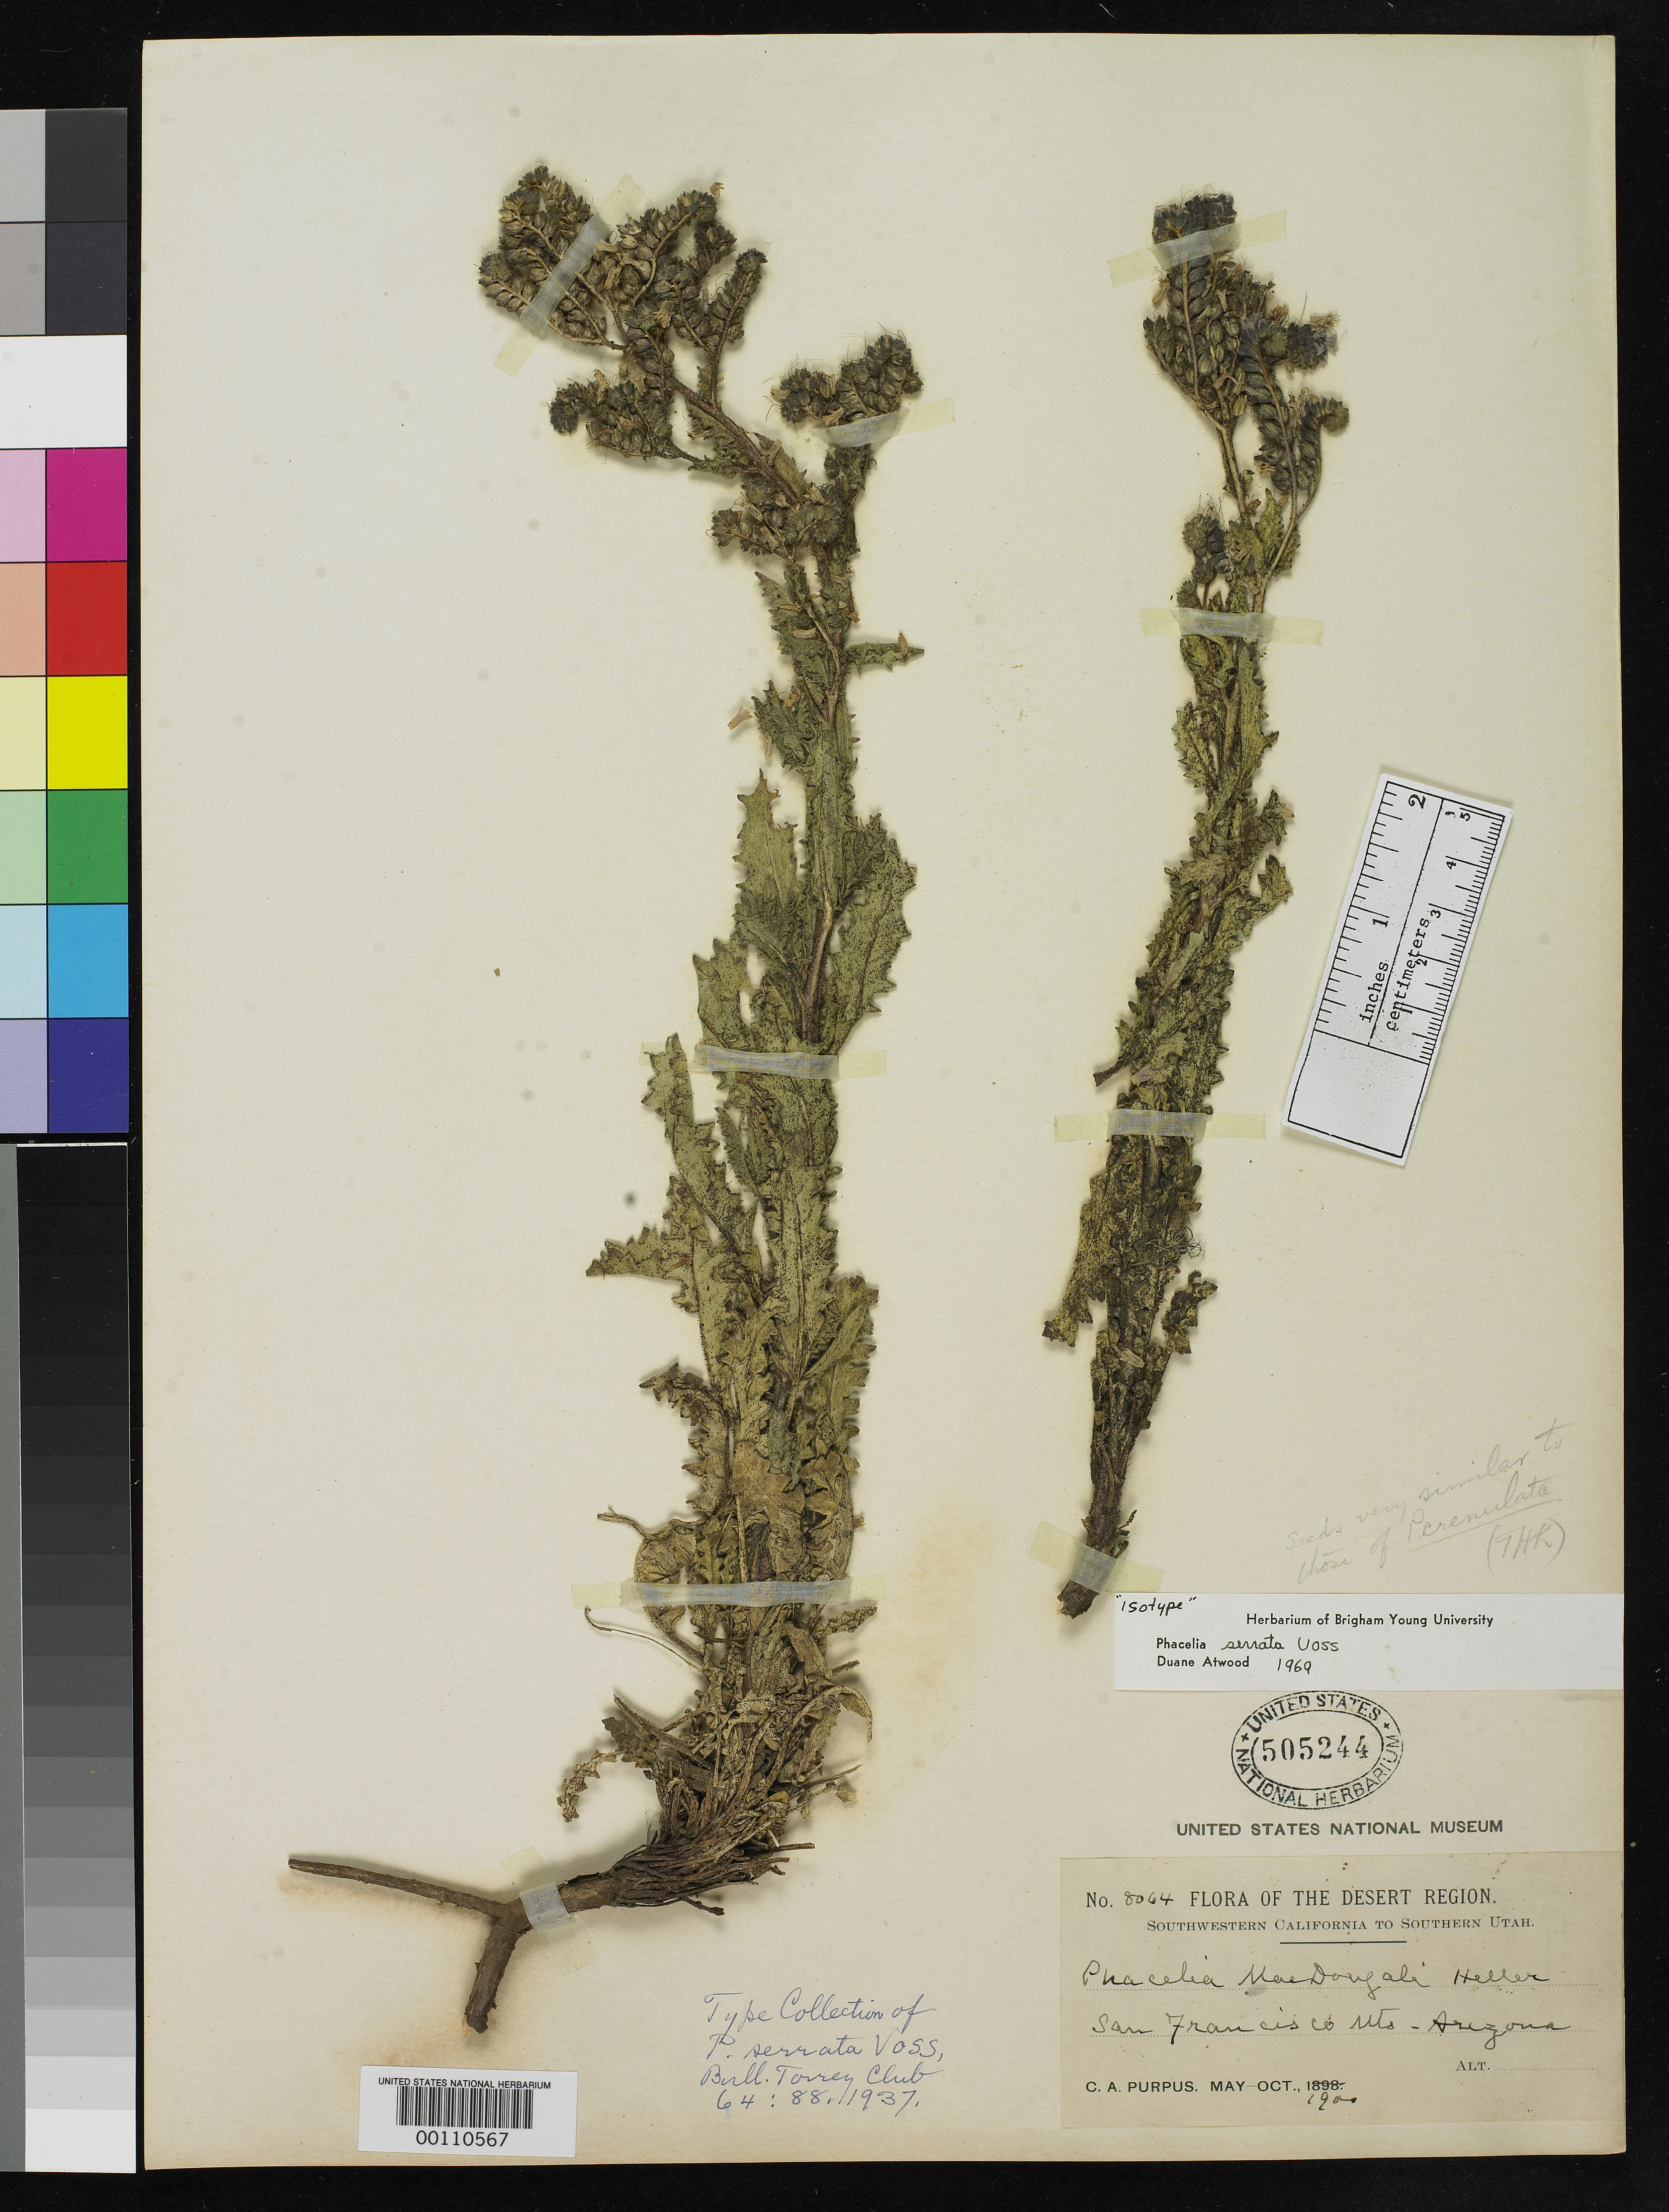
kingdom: Plantae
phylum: Tracheophyta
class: Magnoliopsida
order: Boraginales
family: Hydrophyllaceae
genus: Phacelia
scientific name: Phacelia serrata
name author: J.W. Voss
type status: Isotype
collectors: C. A. Purpus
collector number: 8064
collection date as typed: May 1900 to -- Oct 1900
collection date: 1900-05/1900-10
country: United States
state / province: Arizona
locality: San Francisco Mts.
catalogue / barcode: US 505244